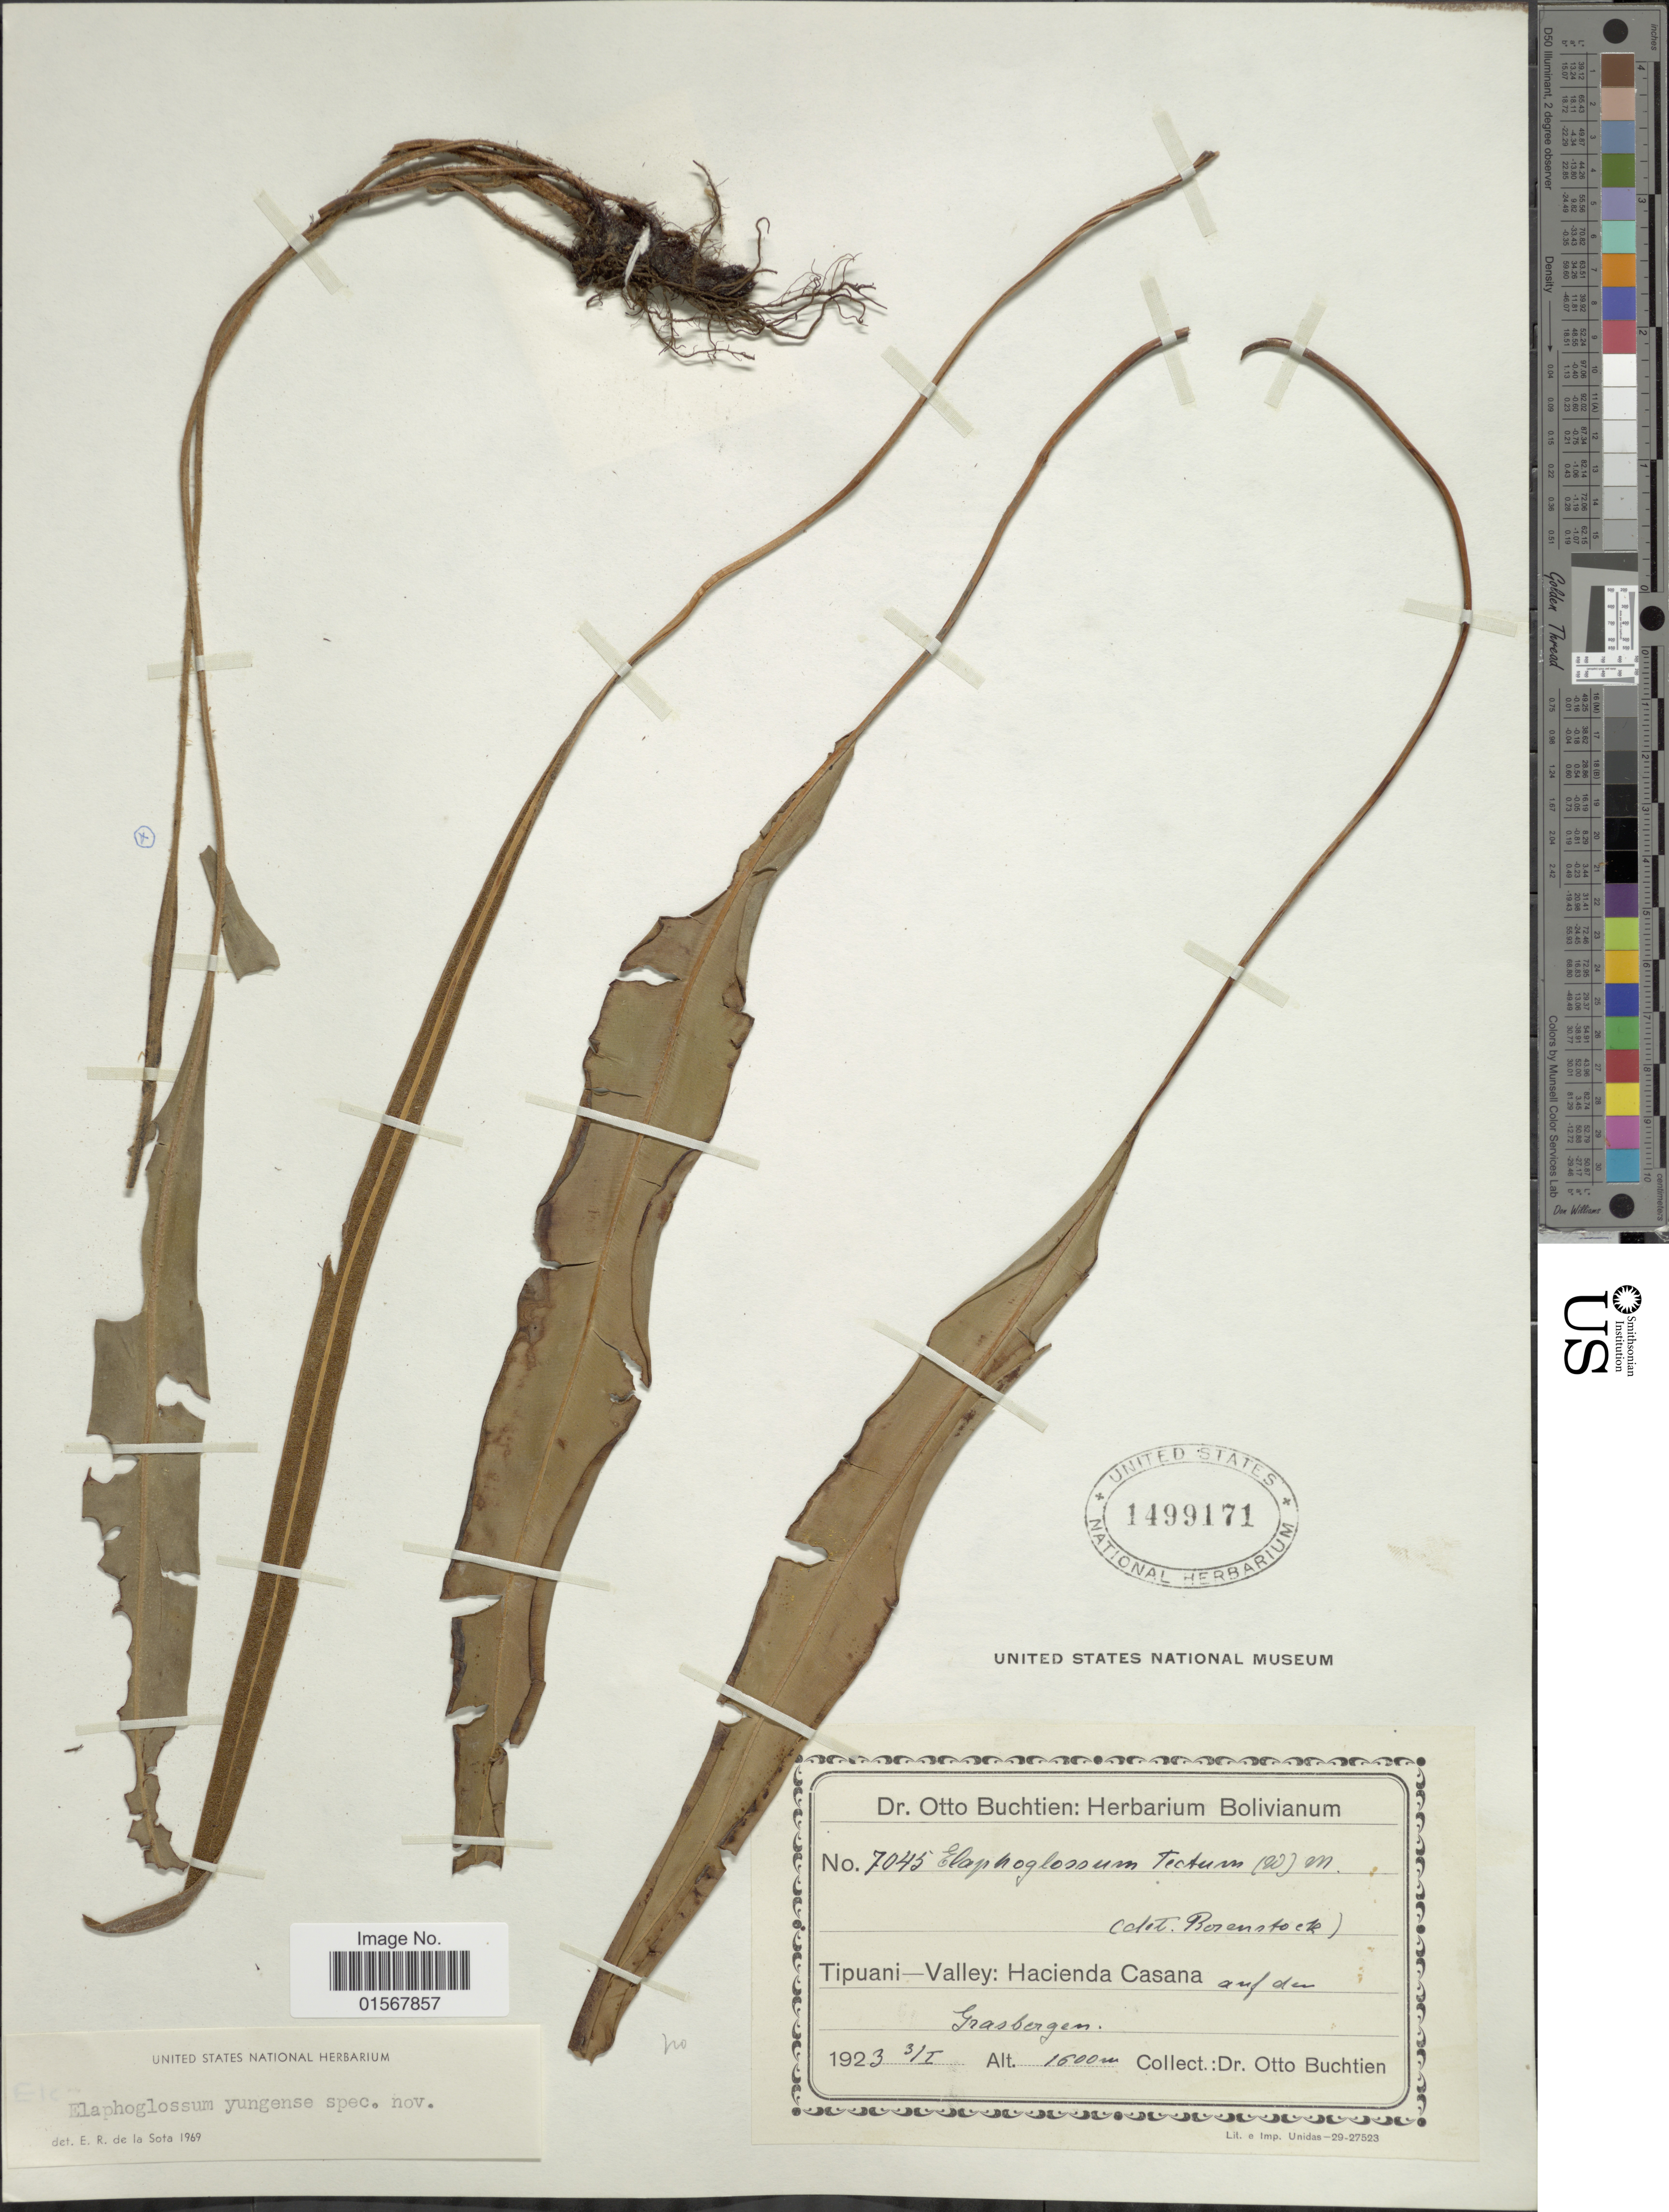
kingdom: Plantae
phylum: Tracheophyta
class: Polypodiopsida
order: Polypodiales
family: Dryopteridaceae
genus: Elaphoglossum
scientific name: Elaphoglossum yungense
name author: de la Sota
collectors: O. Buchtien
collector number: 7045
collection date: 1923-01-03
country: Bolivia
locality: Tipuani-Valley: Hacienda Casana, aufden Grassbergen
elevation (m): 1600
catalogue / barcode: US 1499171